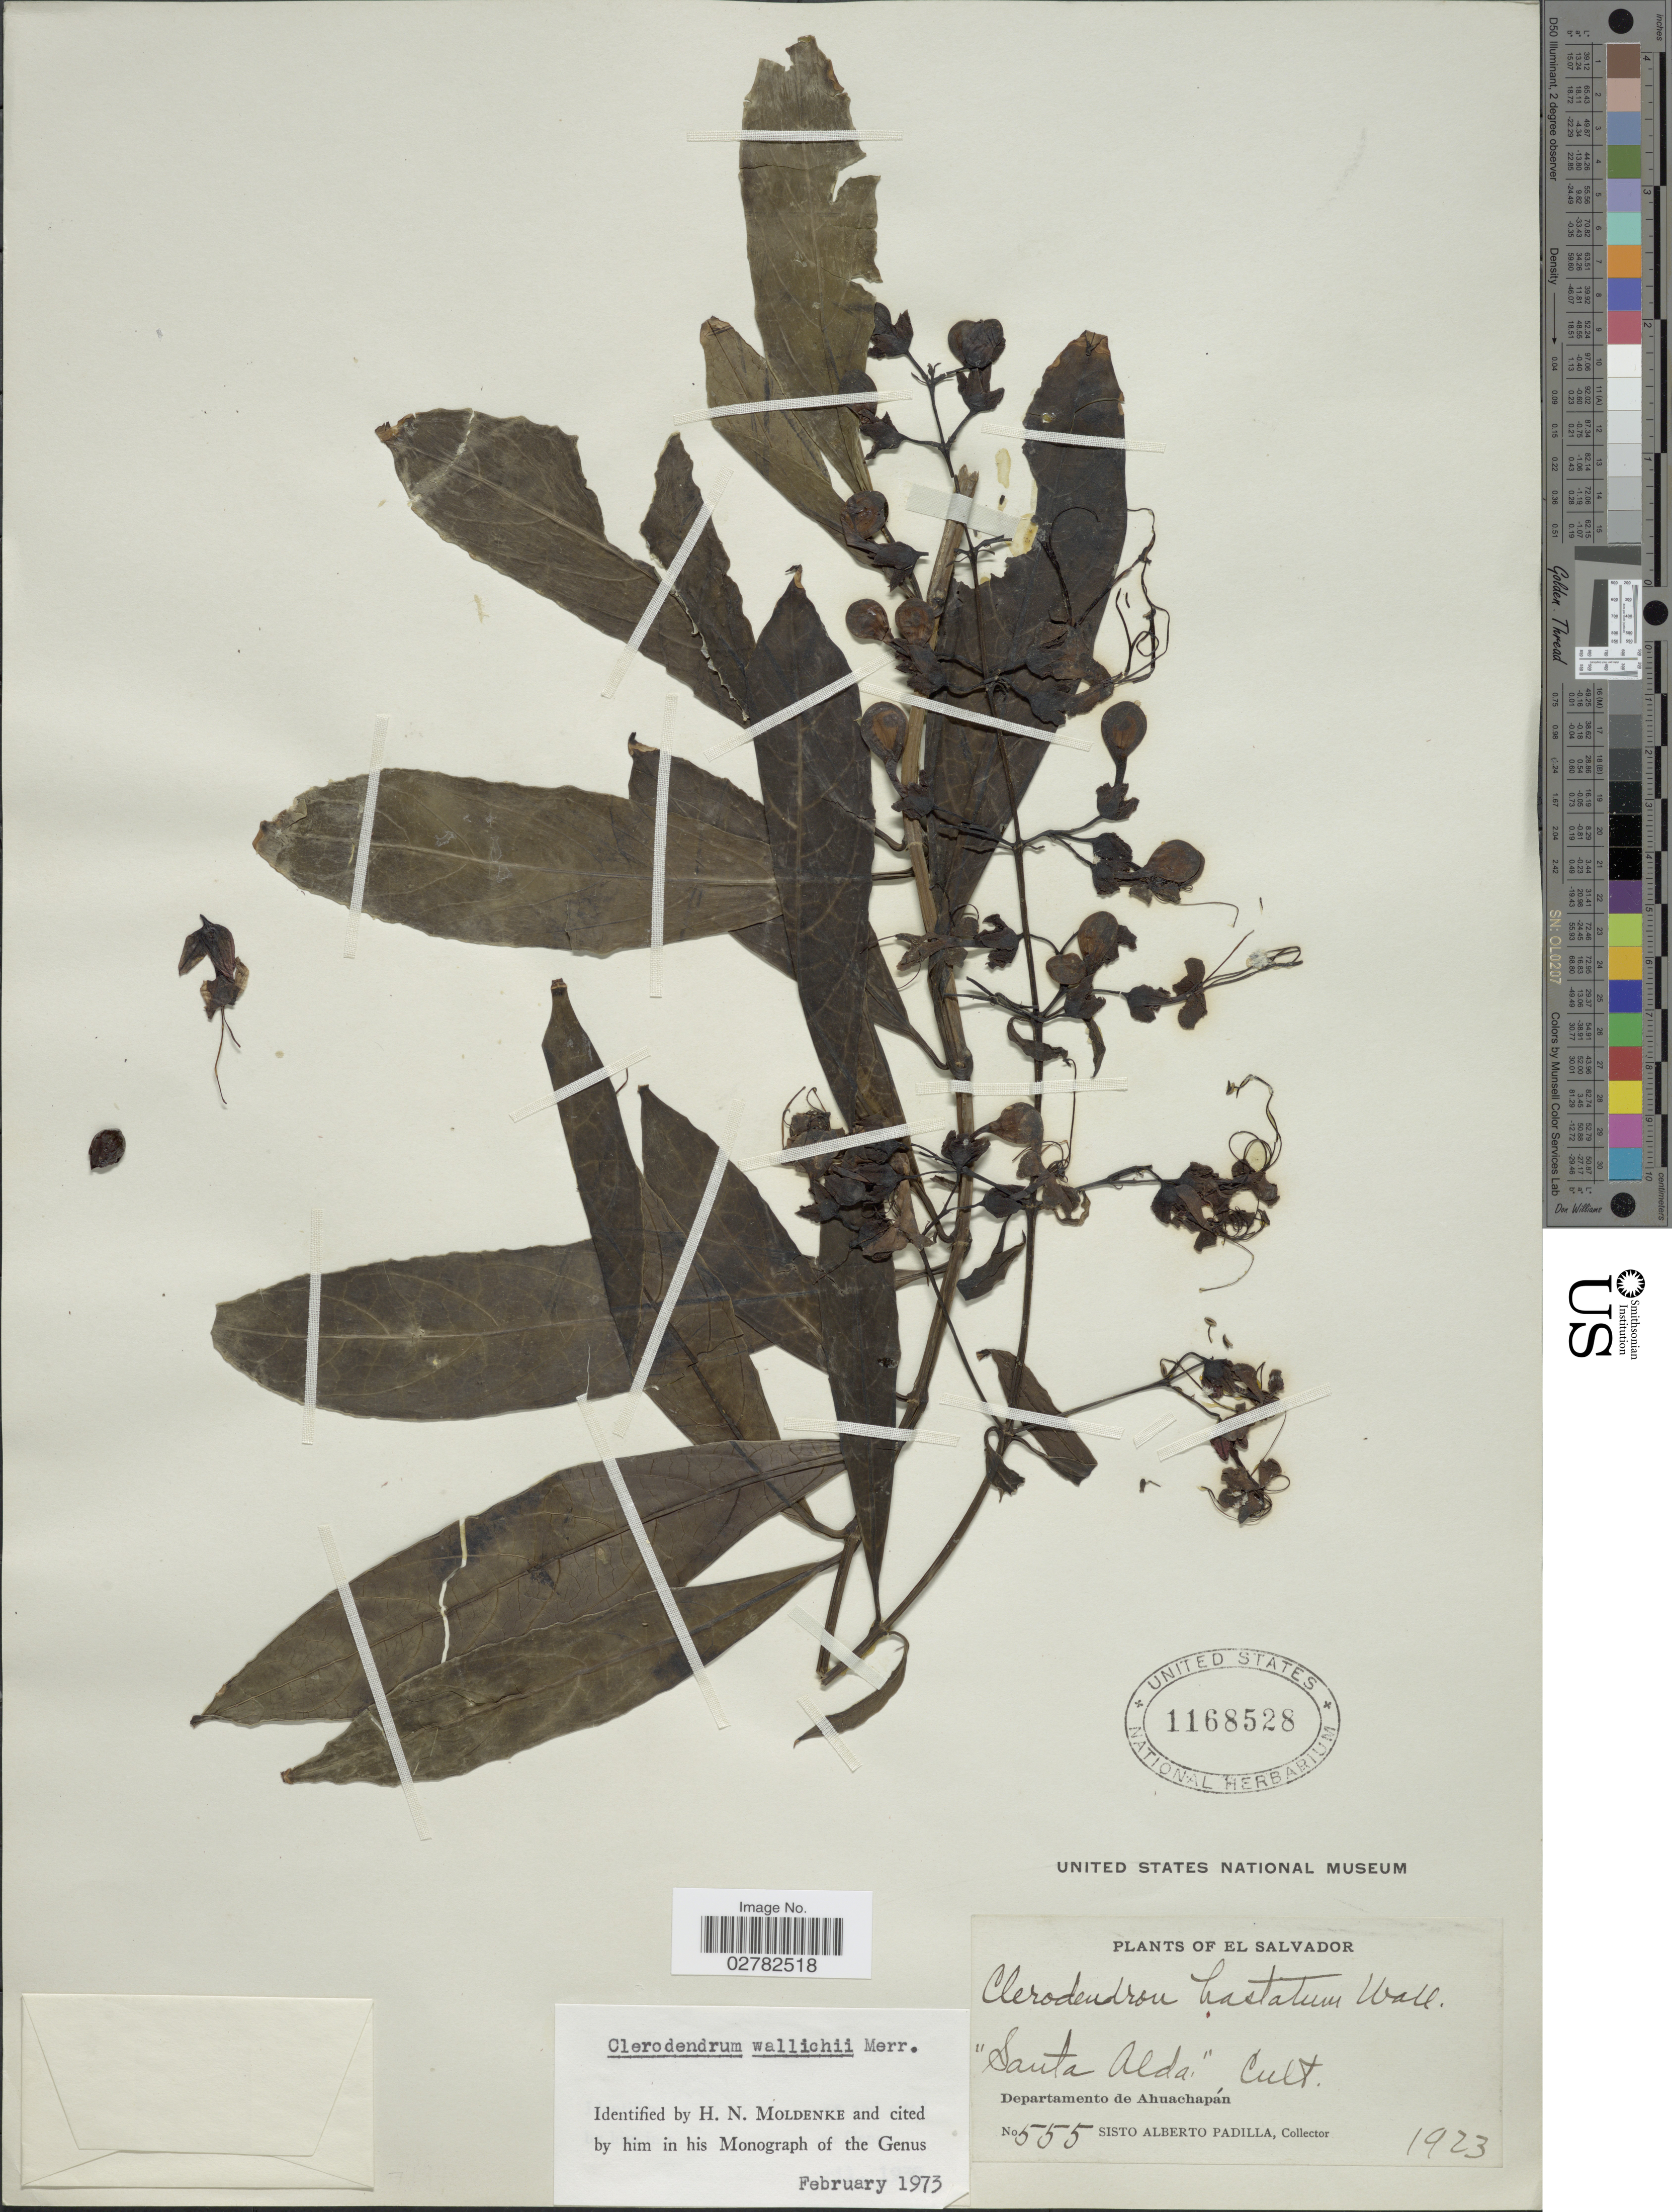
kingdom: Plantae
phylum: Tracheophyta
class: Magnoliopsida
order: Lamiales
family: Lamiaceae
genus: Clerodendrum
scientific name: Clerodendrum wallichii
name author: Merr.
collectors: S. A. Padilla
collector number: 555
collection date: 1923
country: El Salvador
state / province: Ahuachapan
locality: Santa Alda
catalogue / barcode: US 1168528